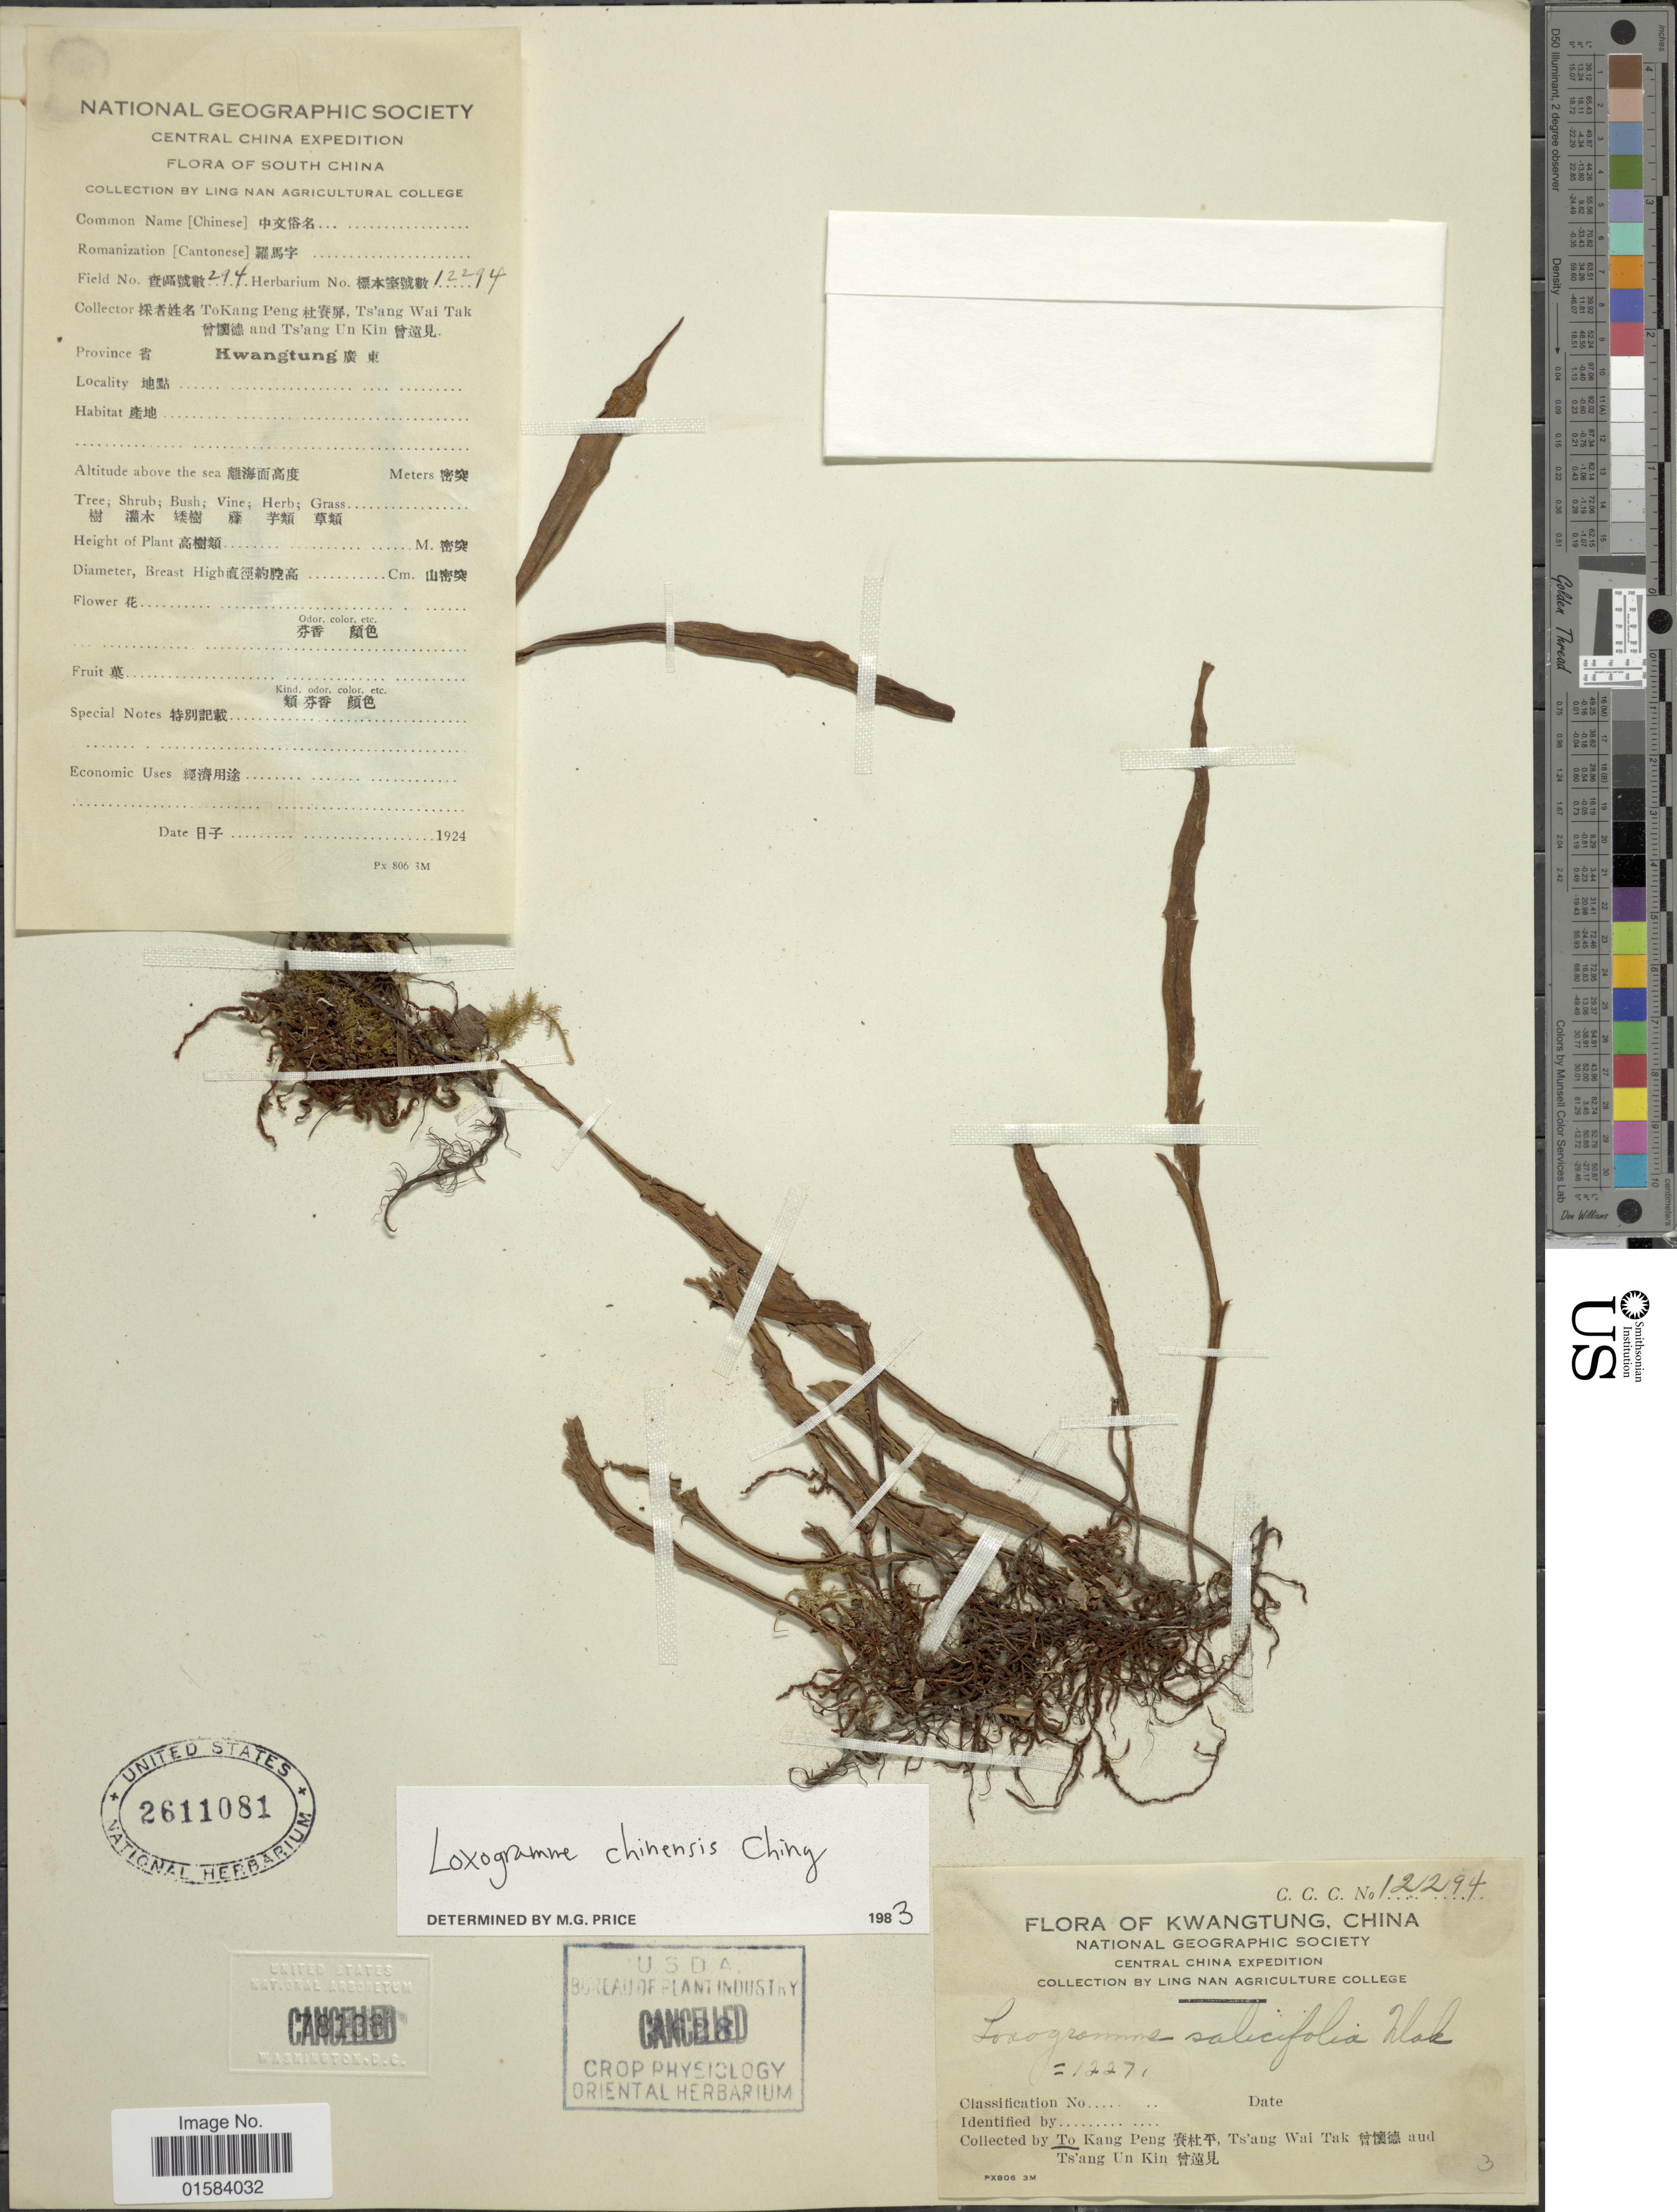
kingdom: Plantae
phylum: Tracheophyta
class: Polypodiopsida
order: Polypodiales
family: Polypodiaceae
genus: Loxogramme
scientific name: Loxogramme chinensis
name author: Ching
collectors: T. K. Peng, T. Tak & T. Kin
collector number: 294/12294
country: China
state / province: Guangdong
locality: South China, Province Kwangtung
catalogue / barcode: US 2611081